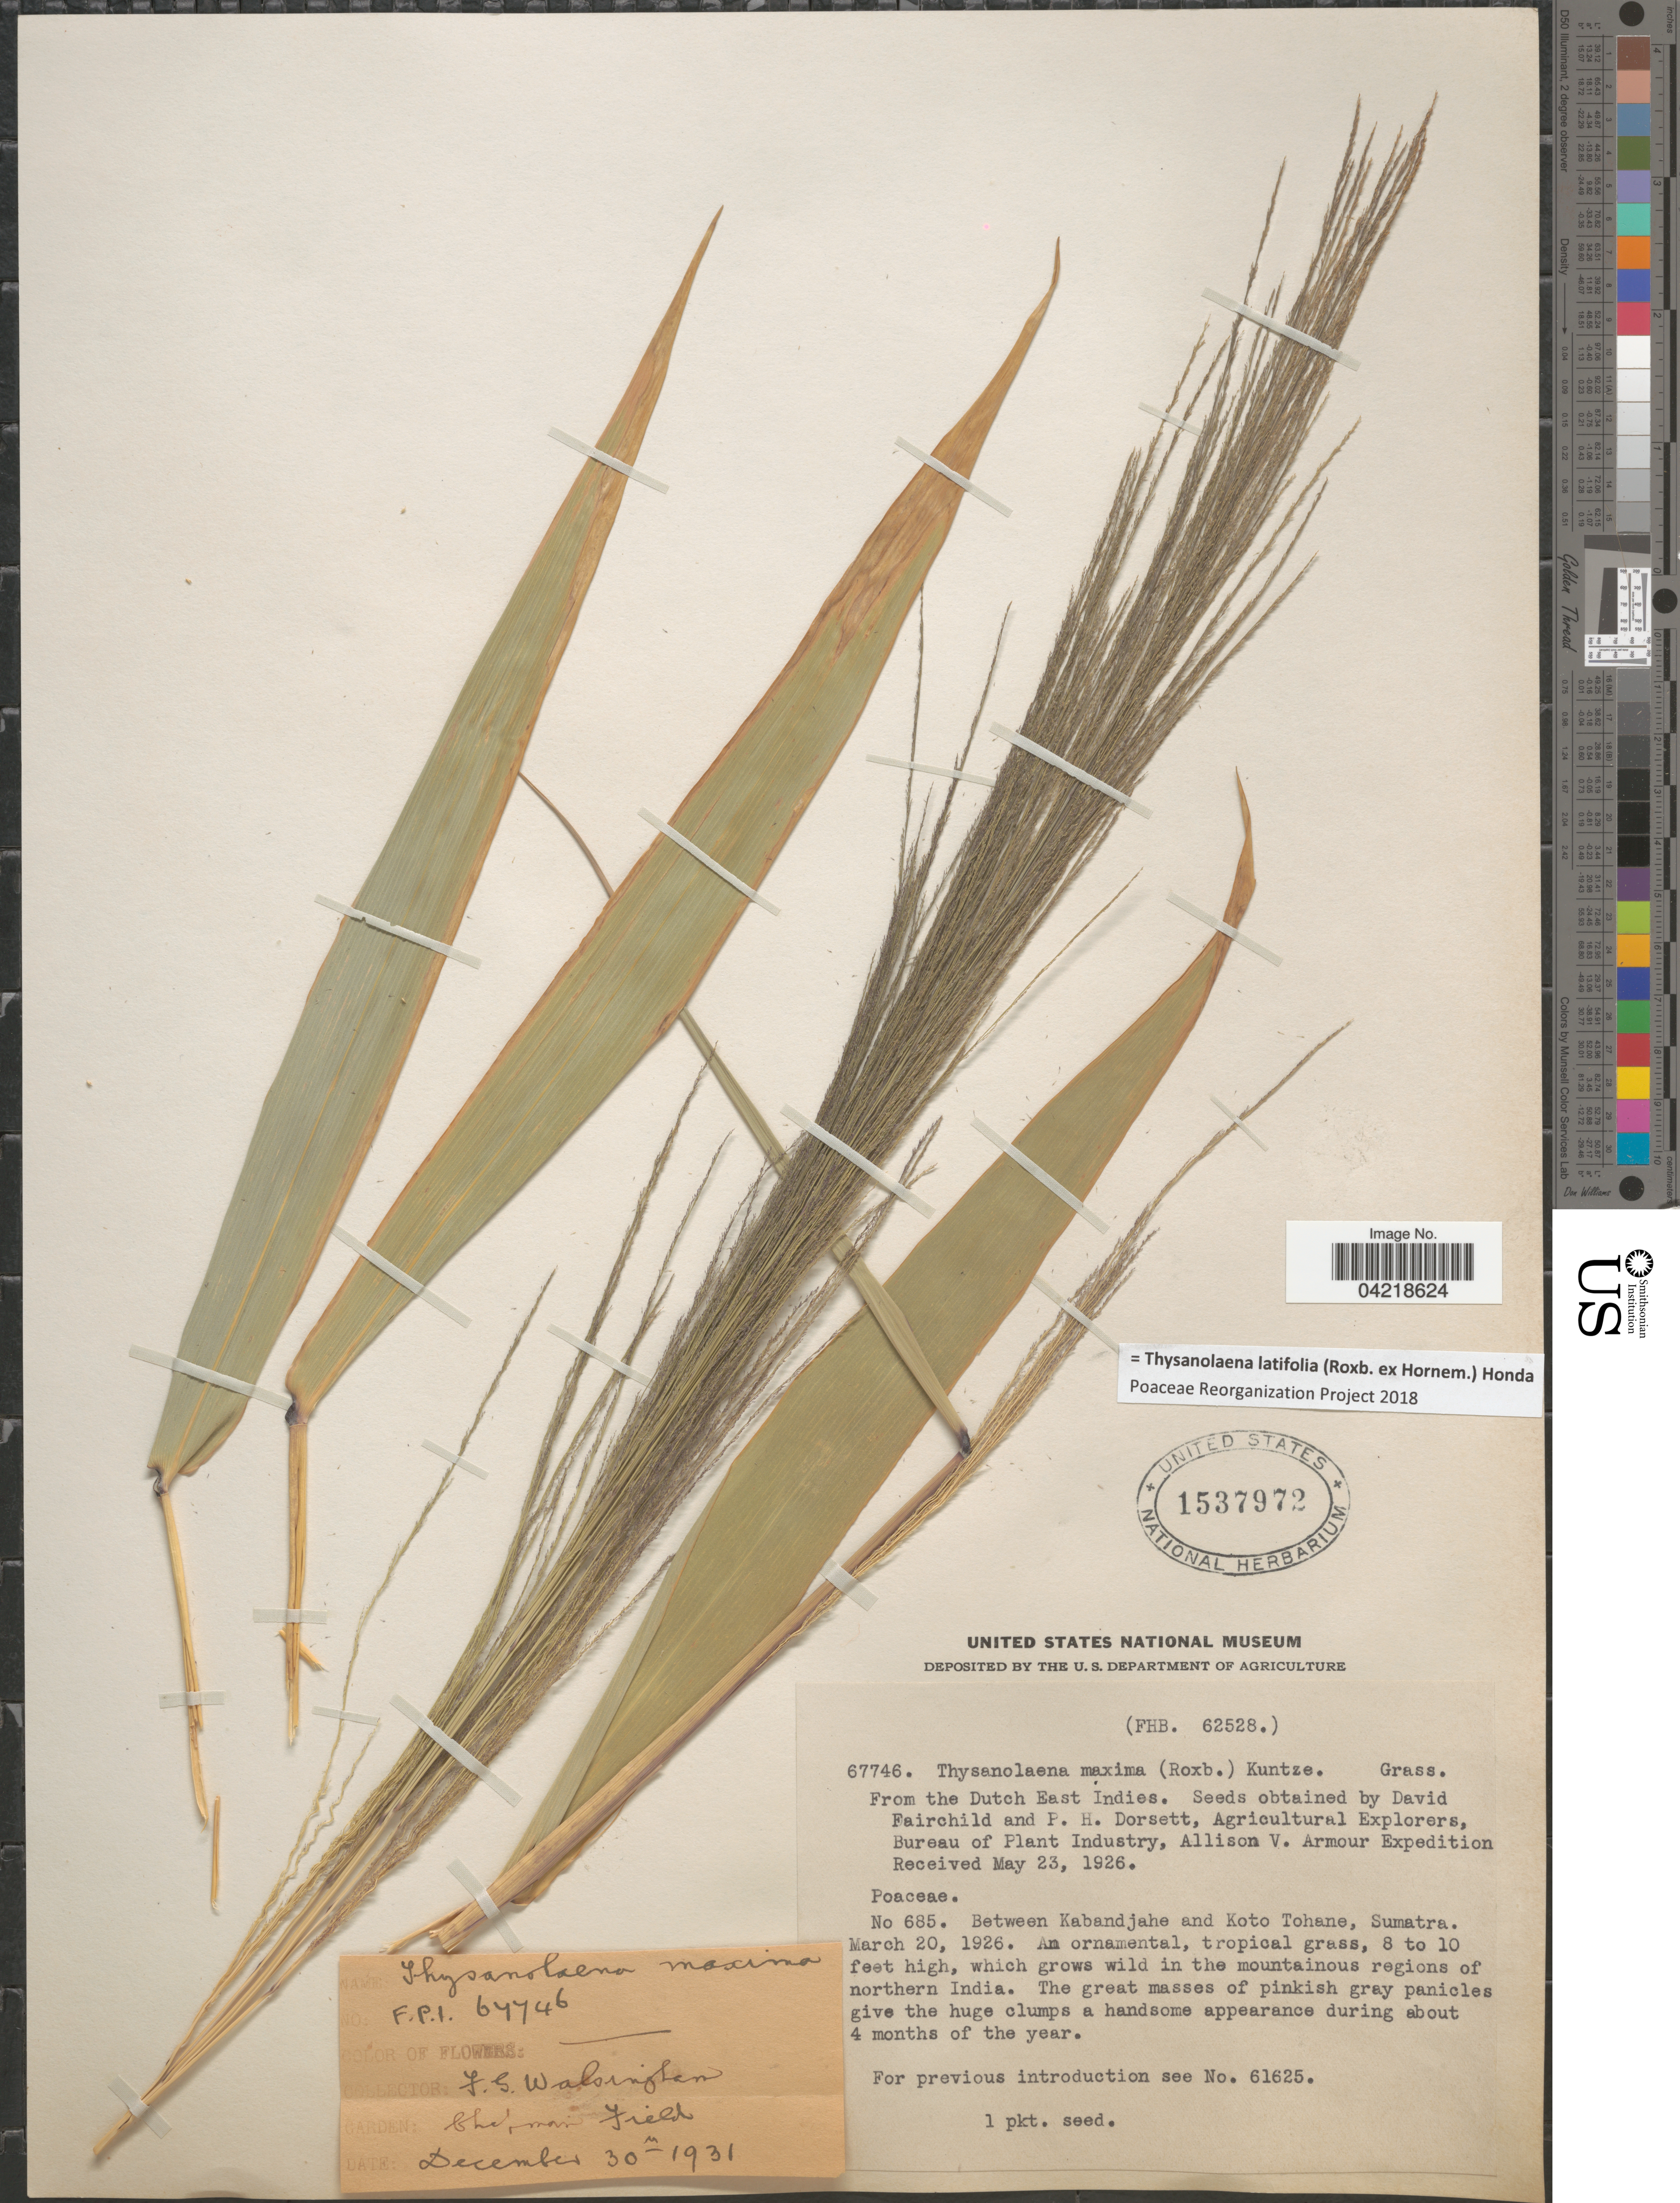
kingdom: Plantae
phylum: Tracheophyta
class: Liliopsida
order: Poales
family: Poaceae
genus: Thysanolaena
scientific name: Thysanolaena latifolia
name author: (Roxb. ex Hornem.) Honda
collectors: F. Walsingham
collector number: FPI67746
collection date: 1931-12-30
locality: Chapman [interpreted] Field. Allison V. Armour Expedition. [unsure placement]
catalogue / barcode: US 1537972